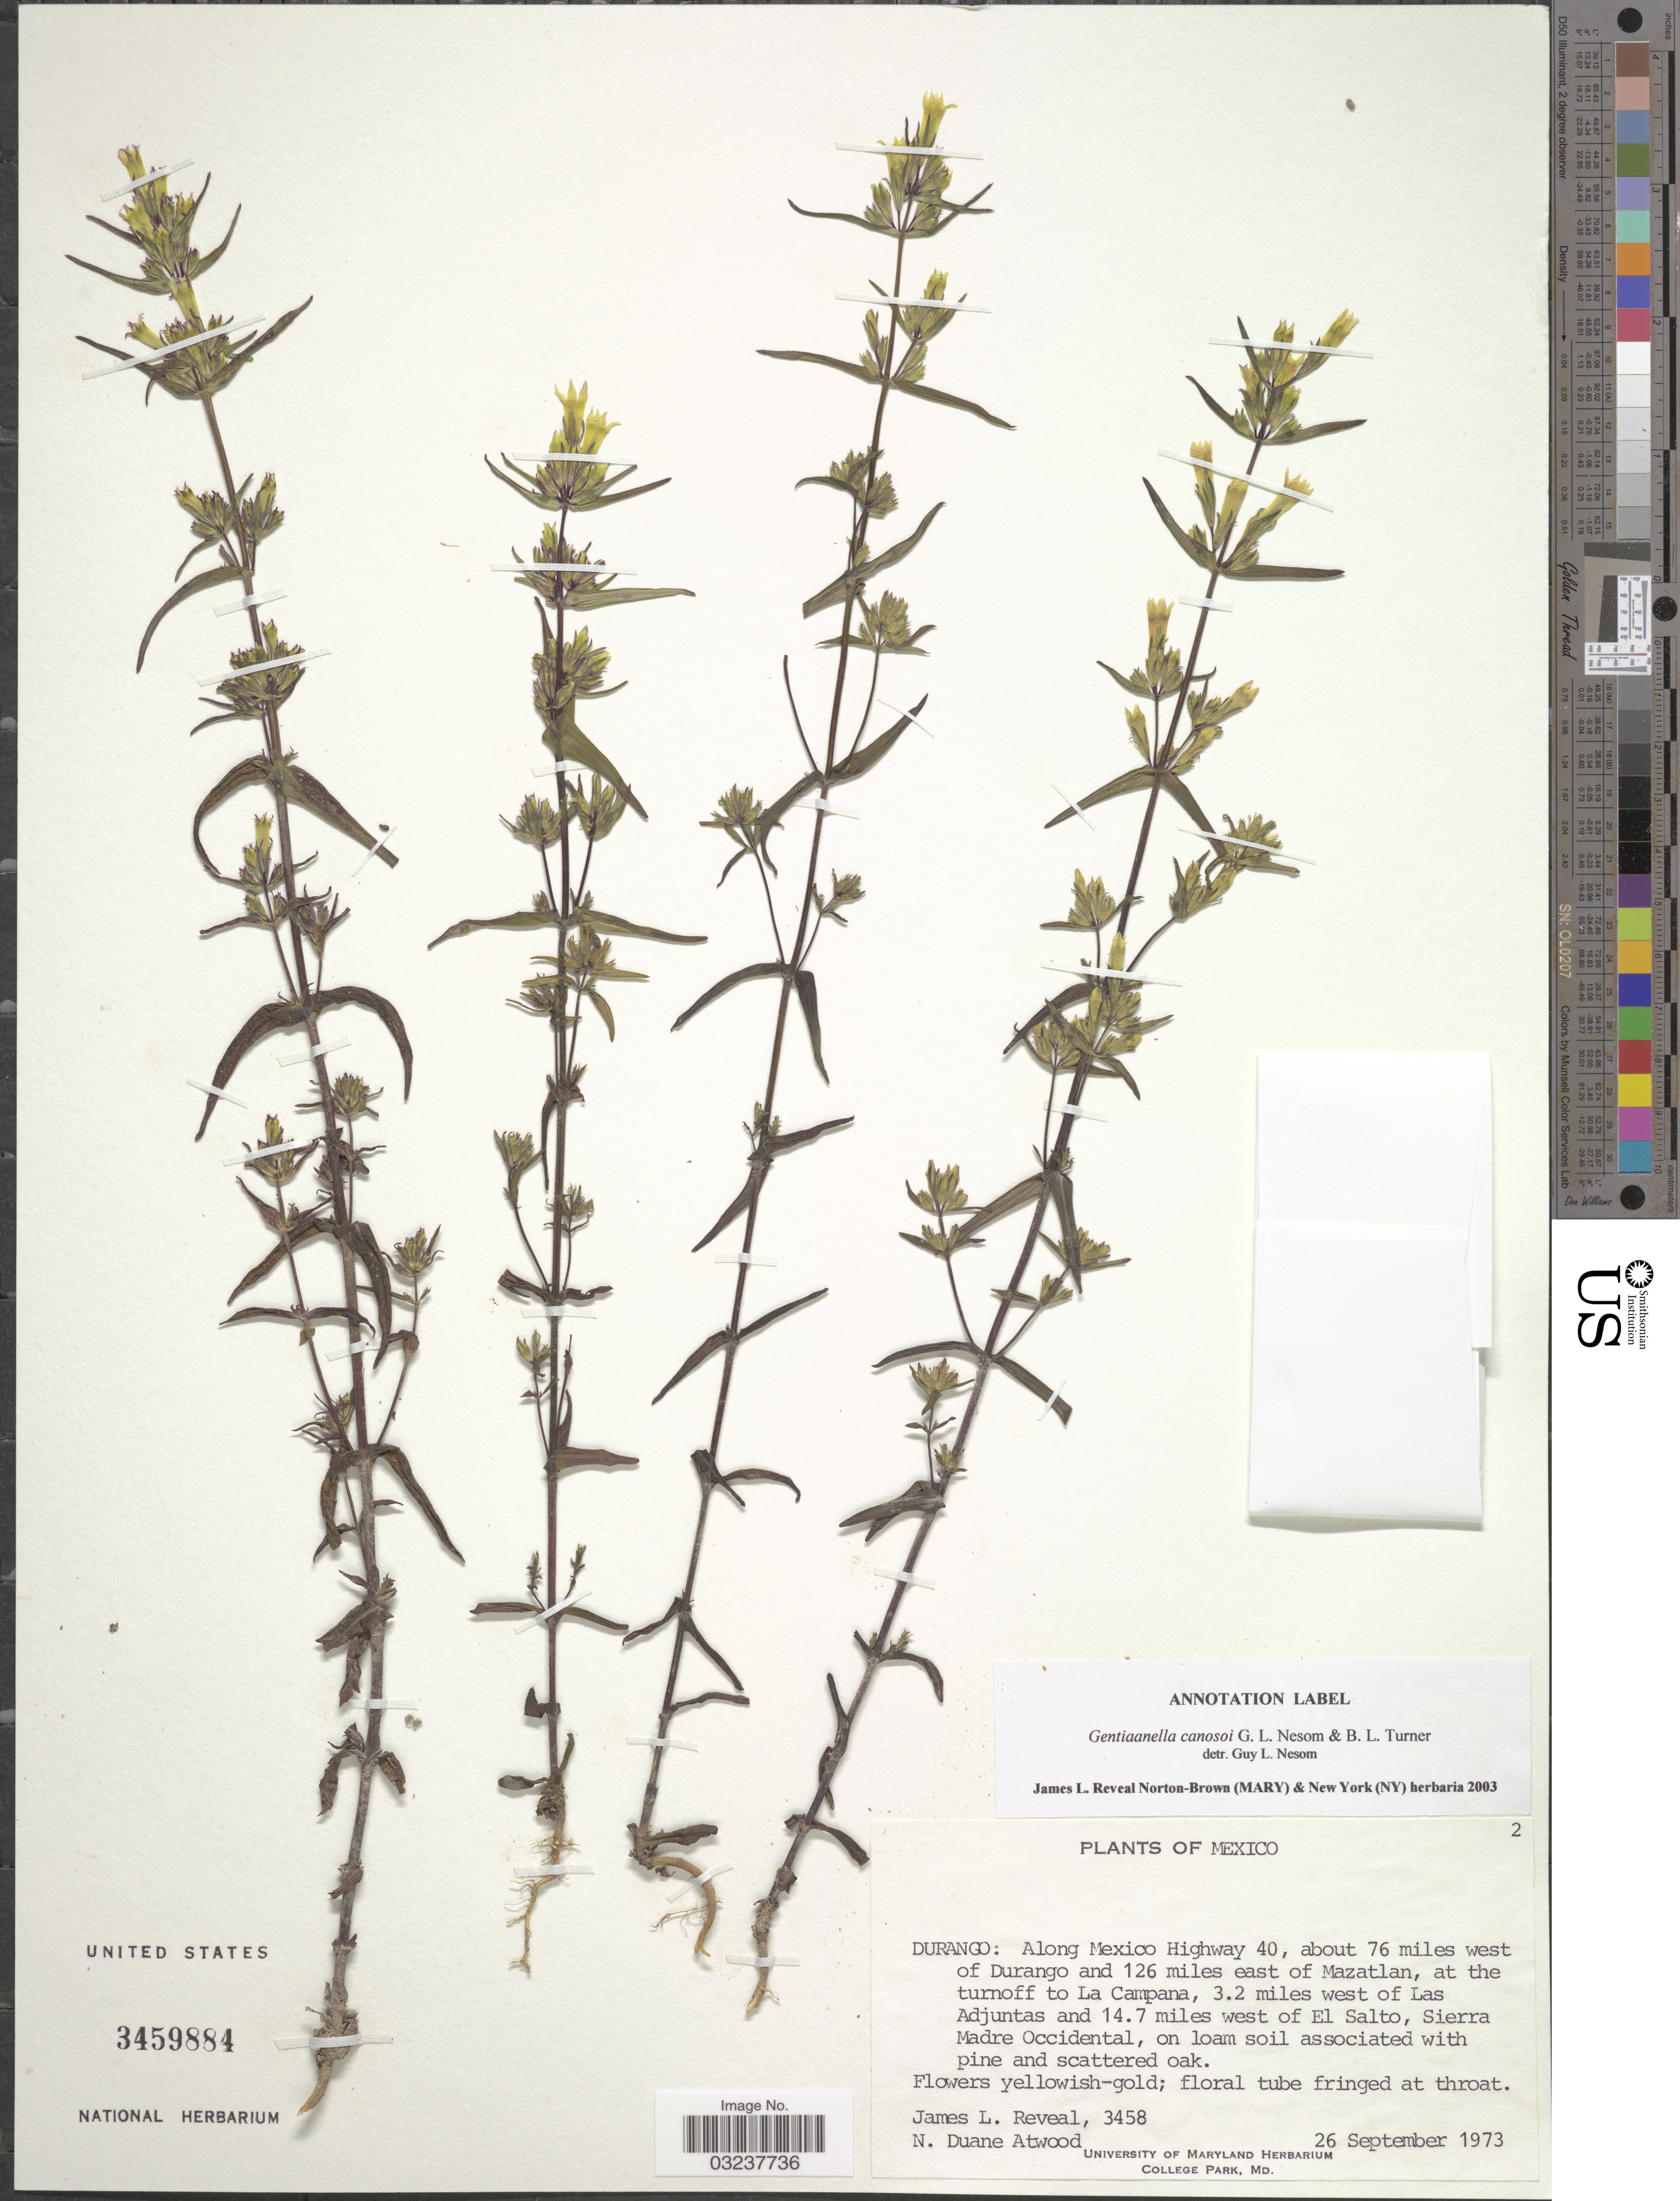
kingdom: Plantae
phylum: Tracheophyta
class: Magnoliopsida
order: Gentianales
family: Gentianaceae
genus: Gentianella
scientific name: Gentianella canosoi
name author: G.L. Nesom & B.L. Turner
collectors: J. L. Reveal & N. Atwood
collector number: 3458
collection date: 1973-09-26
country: Mexico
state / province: Durango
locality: Along Mexico Highway 40, about 76 miles west of Durango and 126 miles east of Mazatlan, at the turnoff to La Campana, 3.2 miles west of Las Adjuntas and 14.7 miles west of El Salto, Sierra Madre Occidental.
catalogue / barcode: US 3459884